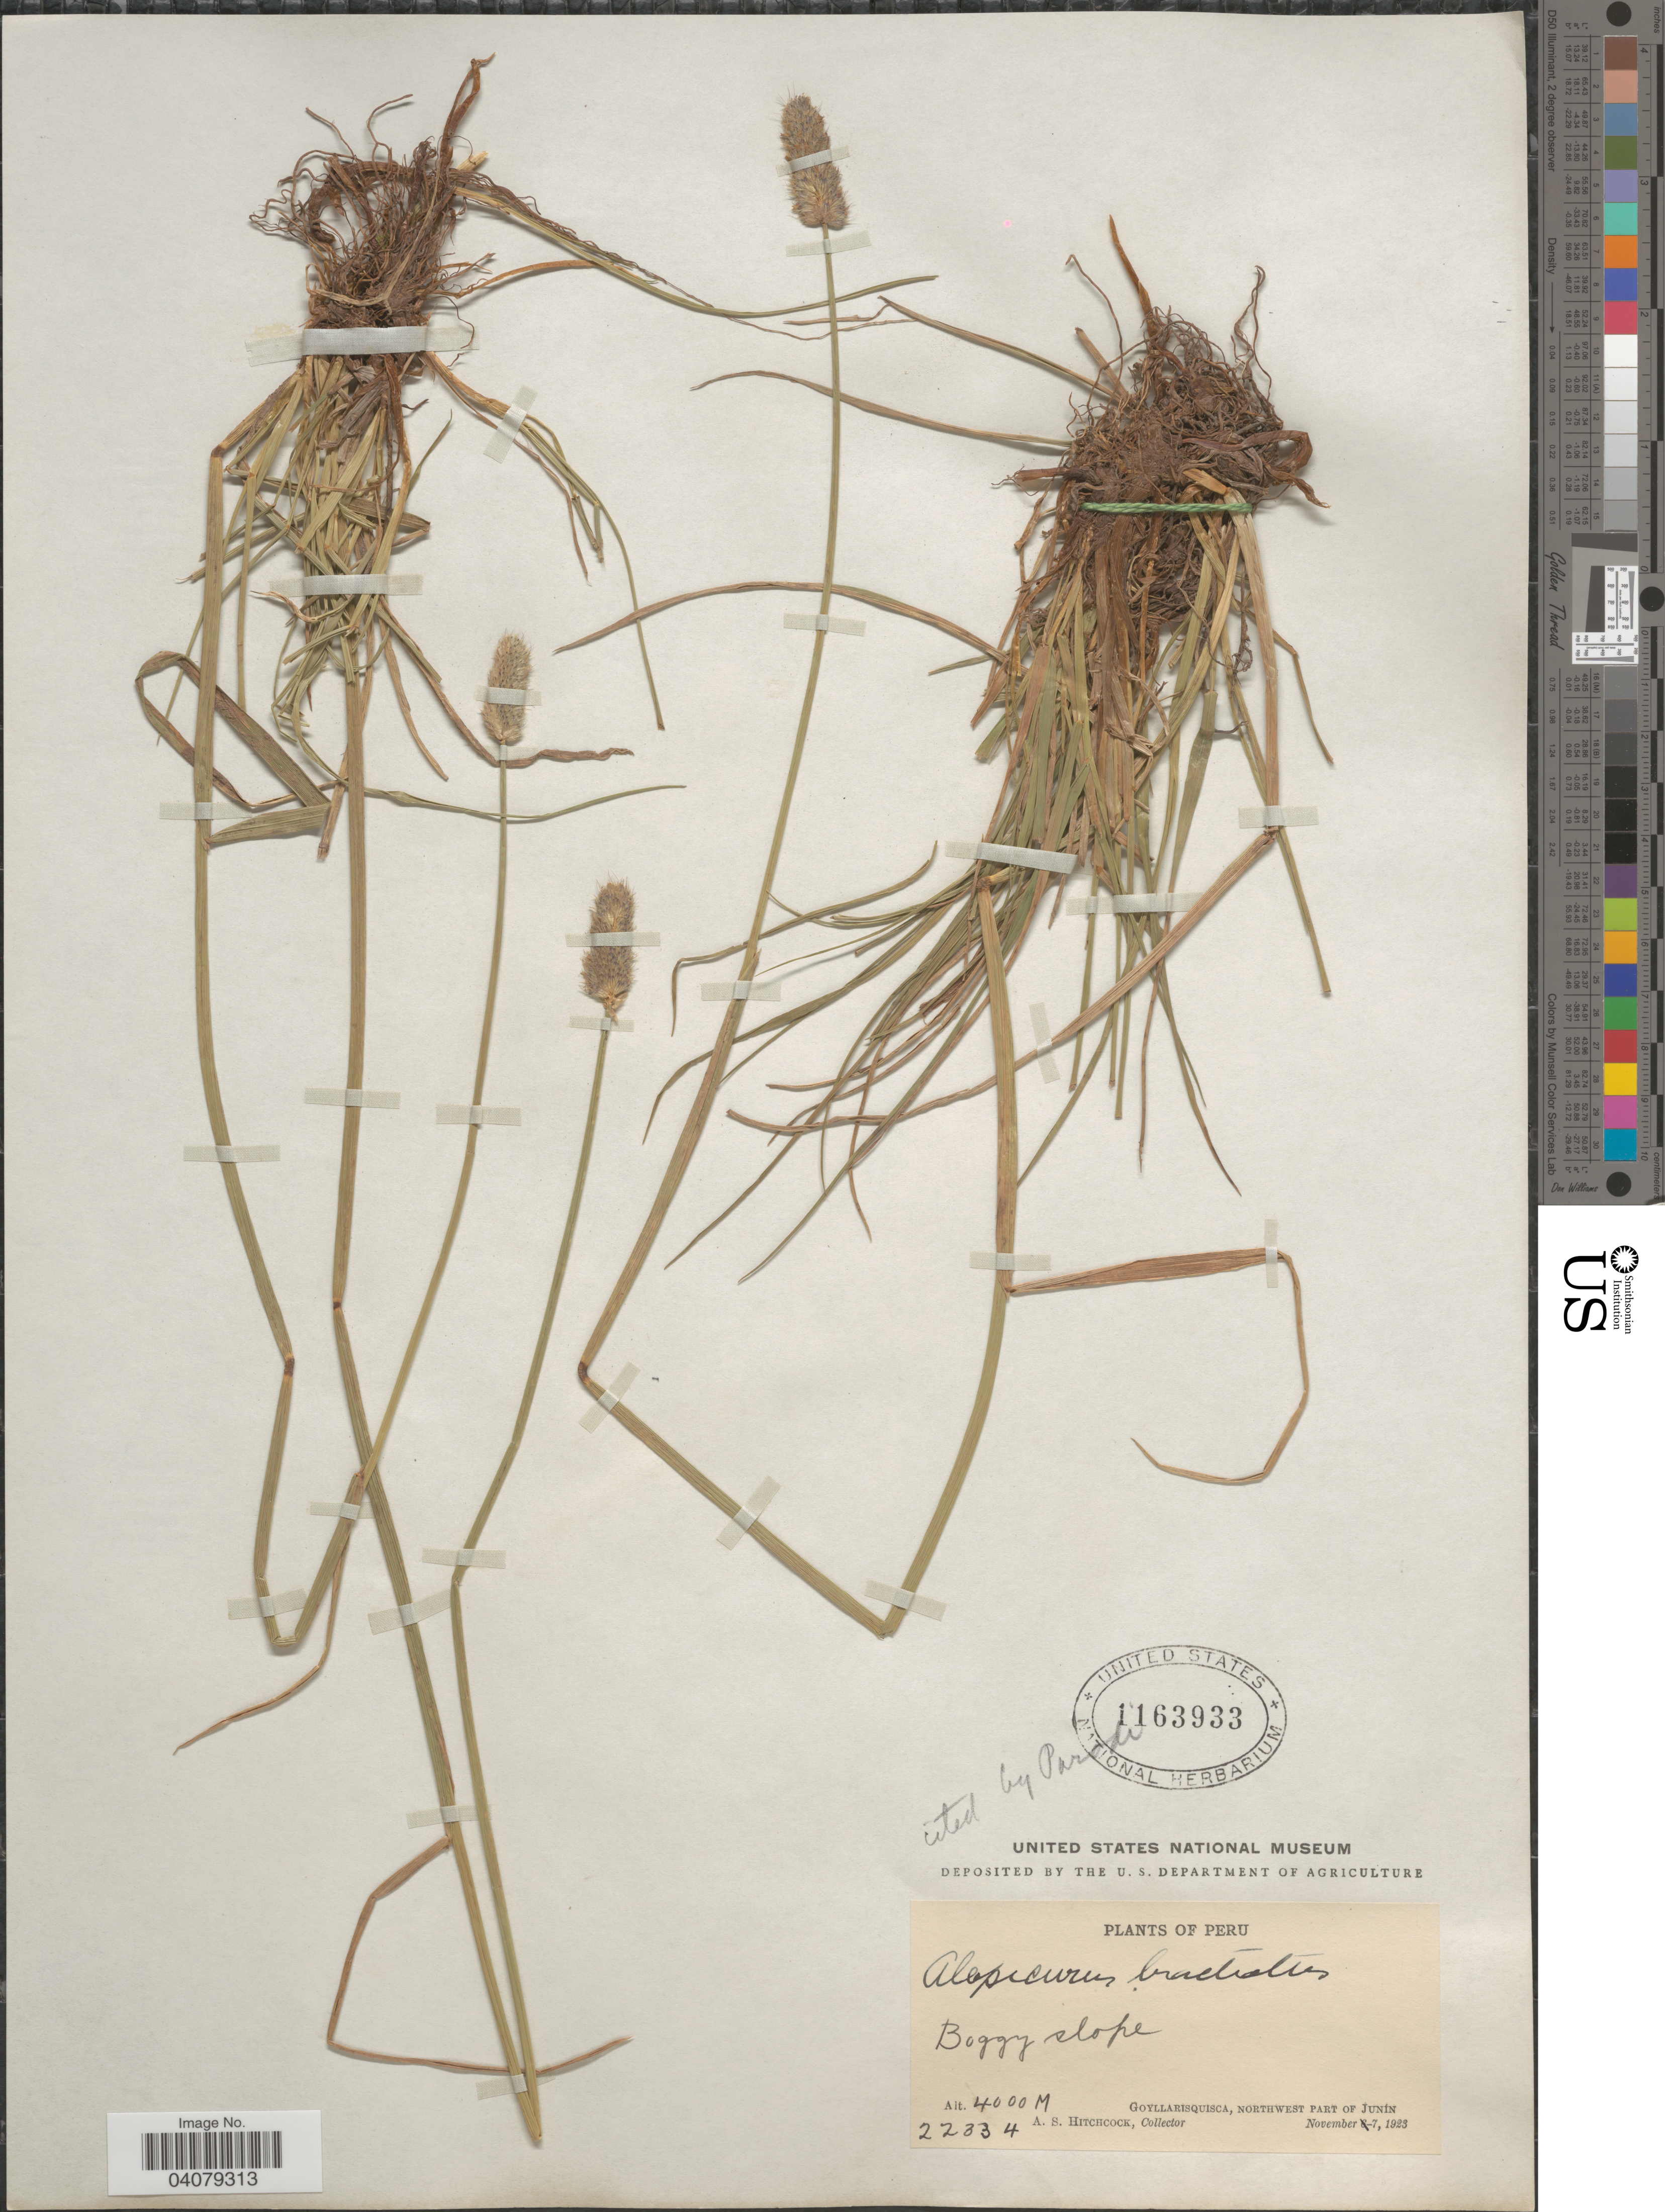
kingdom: Plantae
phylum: Tracheophyta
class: Liliopsida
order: Poales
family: Poaceae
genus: Alopecurus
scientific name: Alopecurus sp.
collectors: A. S. Hitchcock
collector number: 22334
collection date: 1923-11-07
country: Peru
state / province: Junín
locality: Boggy slope. Goyllarisquisca, northwest part of Junín.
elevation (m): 4000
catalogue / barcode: US 1163933